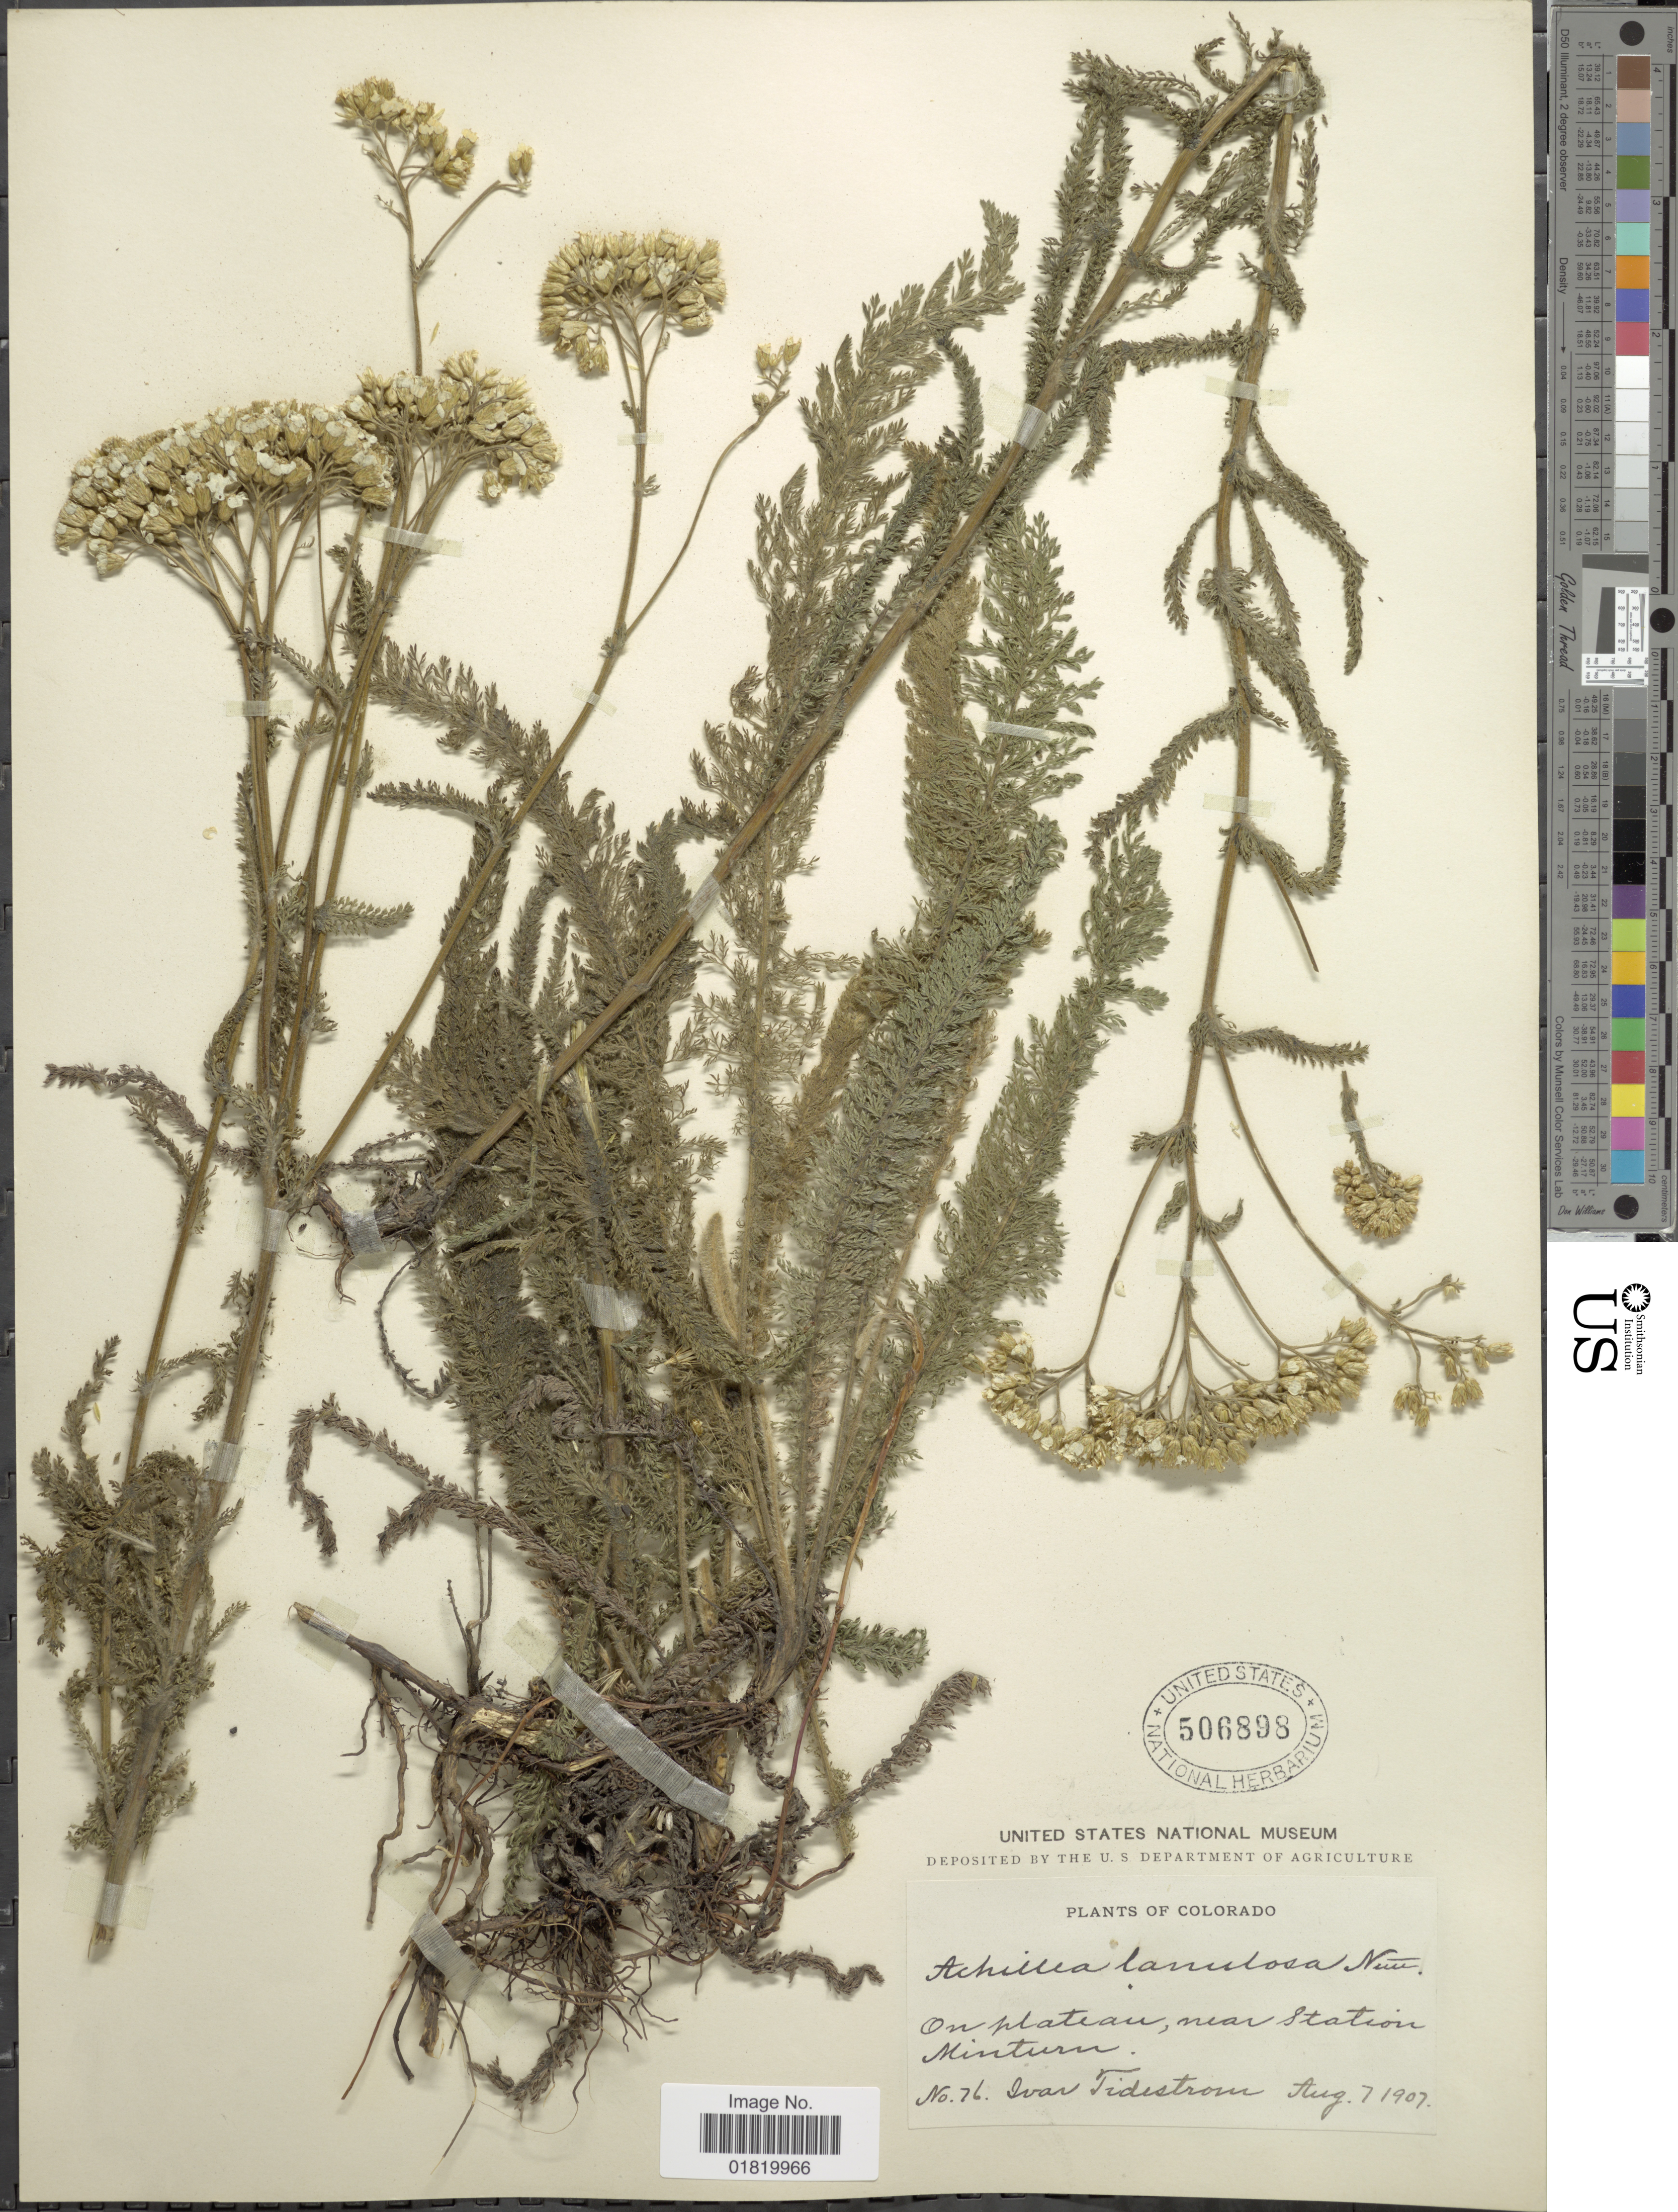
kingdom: Plantae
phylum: Tracheophyta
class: Magnoliopsida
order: Asterales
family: Asteraceae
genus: Achillea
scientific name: Achillea lanulosa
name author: Nutt.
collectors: I. F. Tidestrom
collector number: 76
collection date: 1907-08-07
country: United States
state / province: Colorado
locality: On plateau, near Station Minturn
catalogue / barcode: US 506898